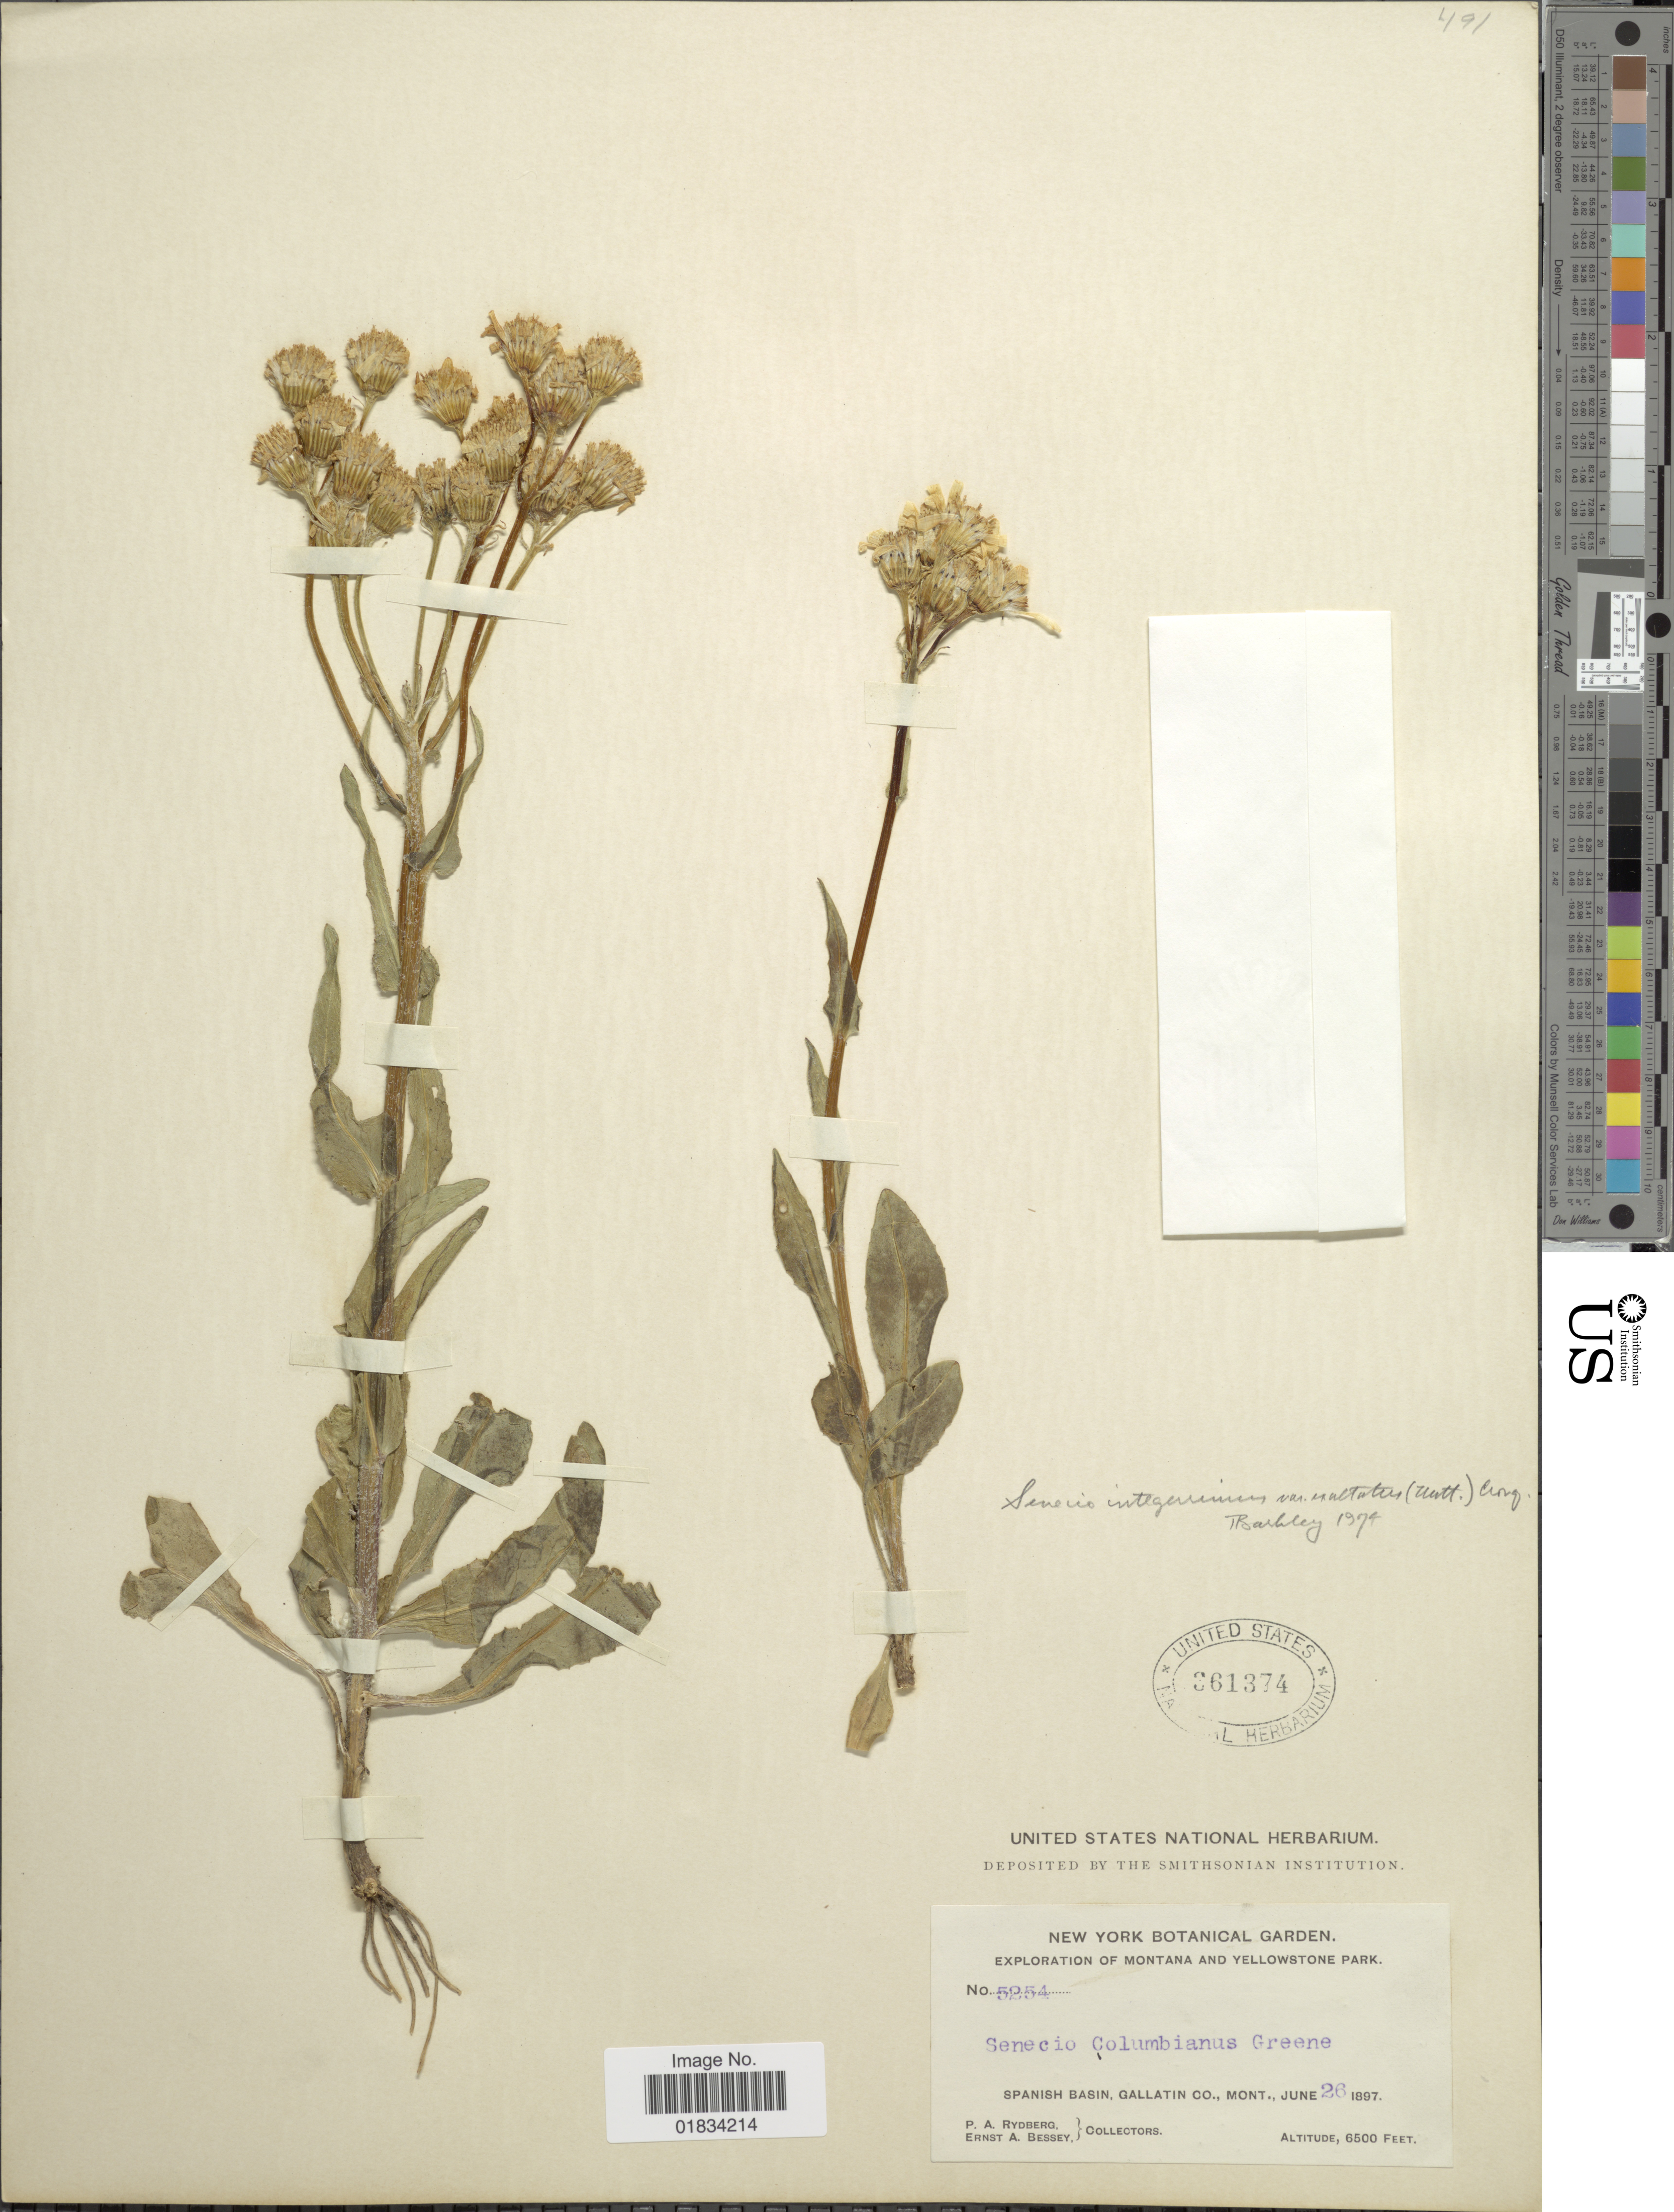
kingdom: Plantae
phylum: Tracheophyta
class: Magnoliopsida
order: Asterales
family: Asteraceae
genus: Senecio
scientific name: Senecio integerrimus var. exaltatus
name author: (Nutt.) Cronq.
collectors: P. A. Rydberg & E. A. Bessey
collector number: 5254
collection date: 1897-06-26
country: United States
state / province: Montana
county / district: Gallatin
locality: Yellowstone Park. Spanish Basin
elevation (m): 1981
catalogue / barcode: US 361374